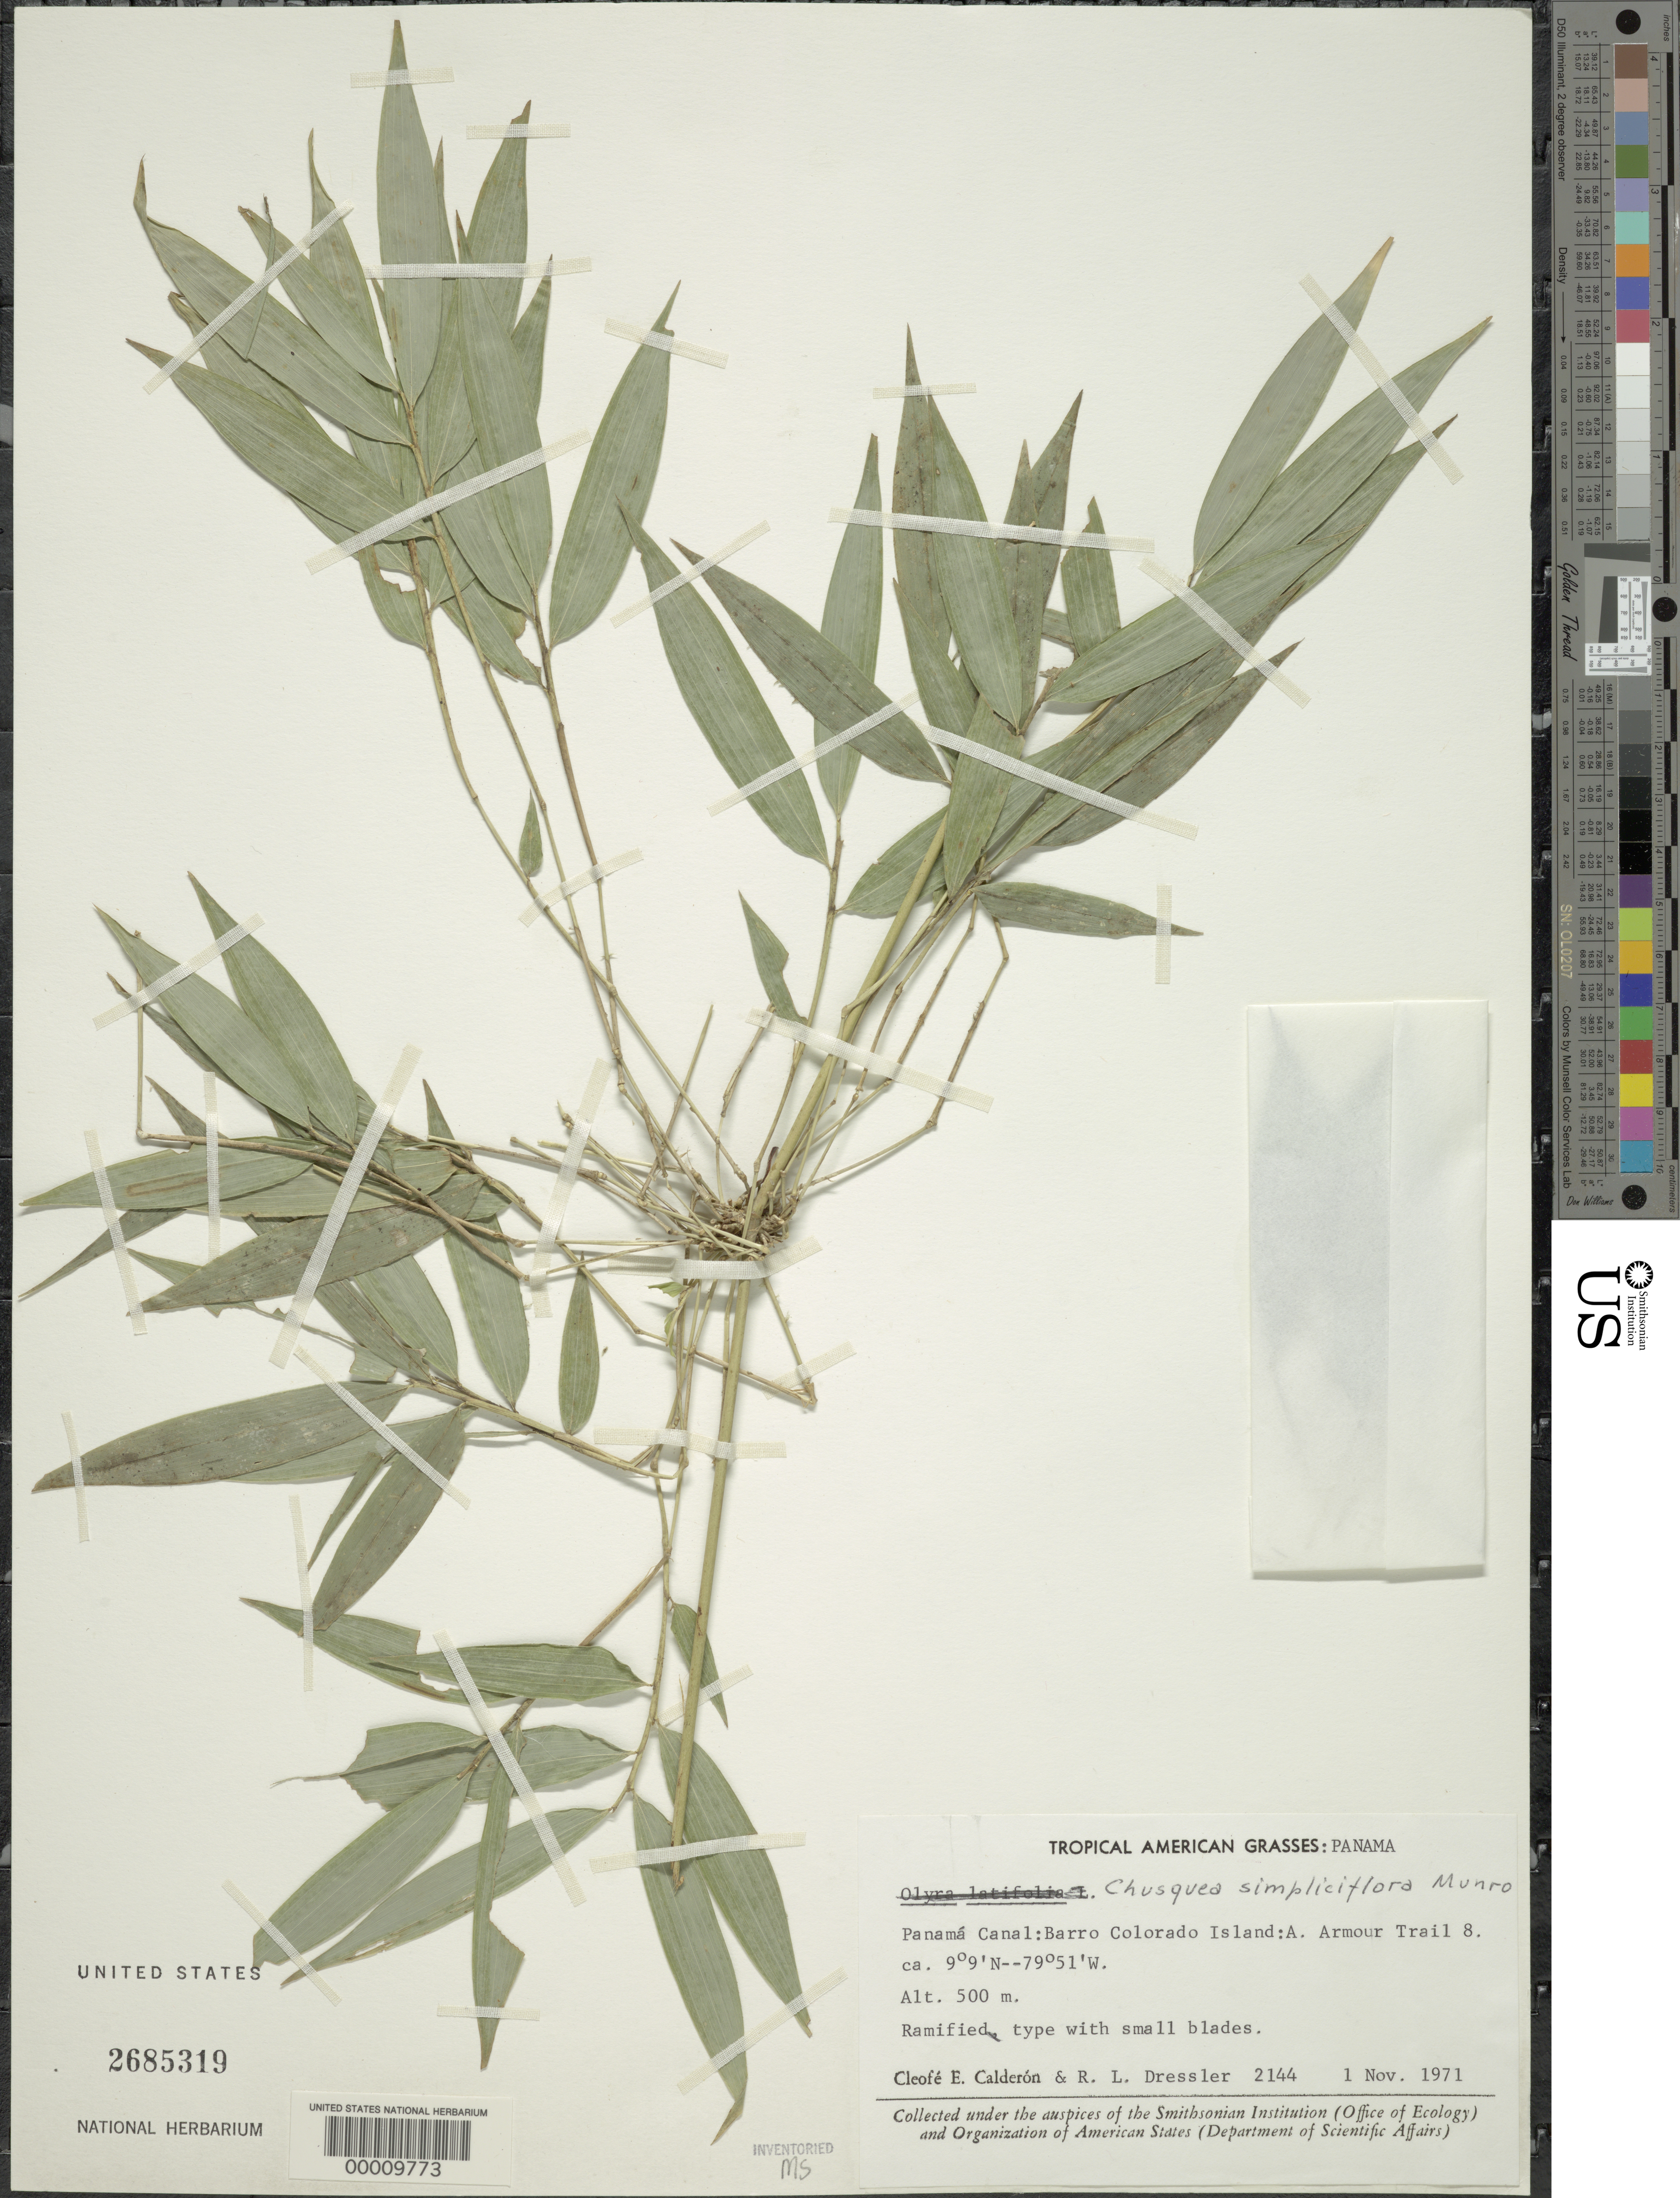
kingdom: Plantae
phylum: Tracheophyta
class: Liliopsida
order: Poales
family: Poaceae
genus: Chusquea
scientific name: Chusquea simpliciflora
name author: Munro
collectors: C. E. Calderón & R. Dressler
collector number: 2144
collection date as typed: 01 Nov 1971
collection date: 1971-11-01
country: Panama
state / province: Panamá Oeste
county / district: Canal Zone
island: Barro Colorado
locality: Barro Colorado I.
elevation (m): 500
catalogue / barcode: US 2685319